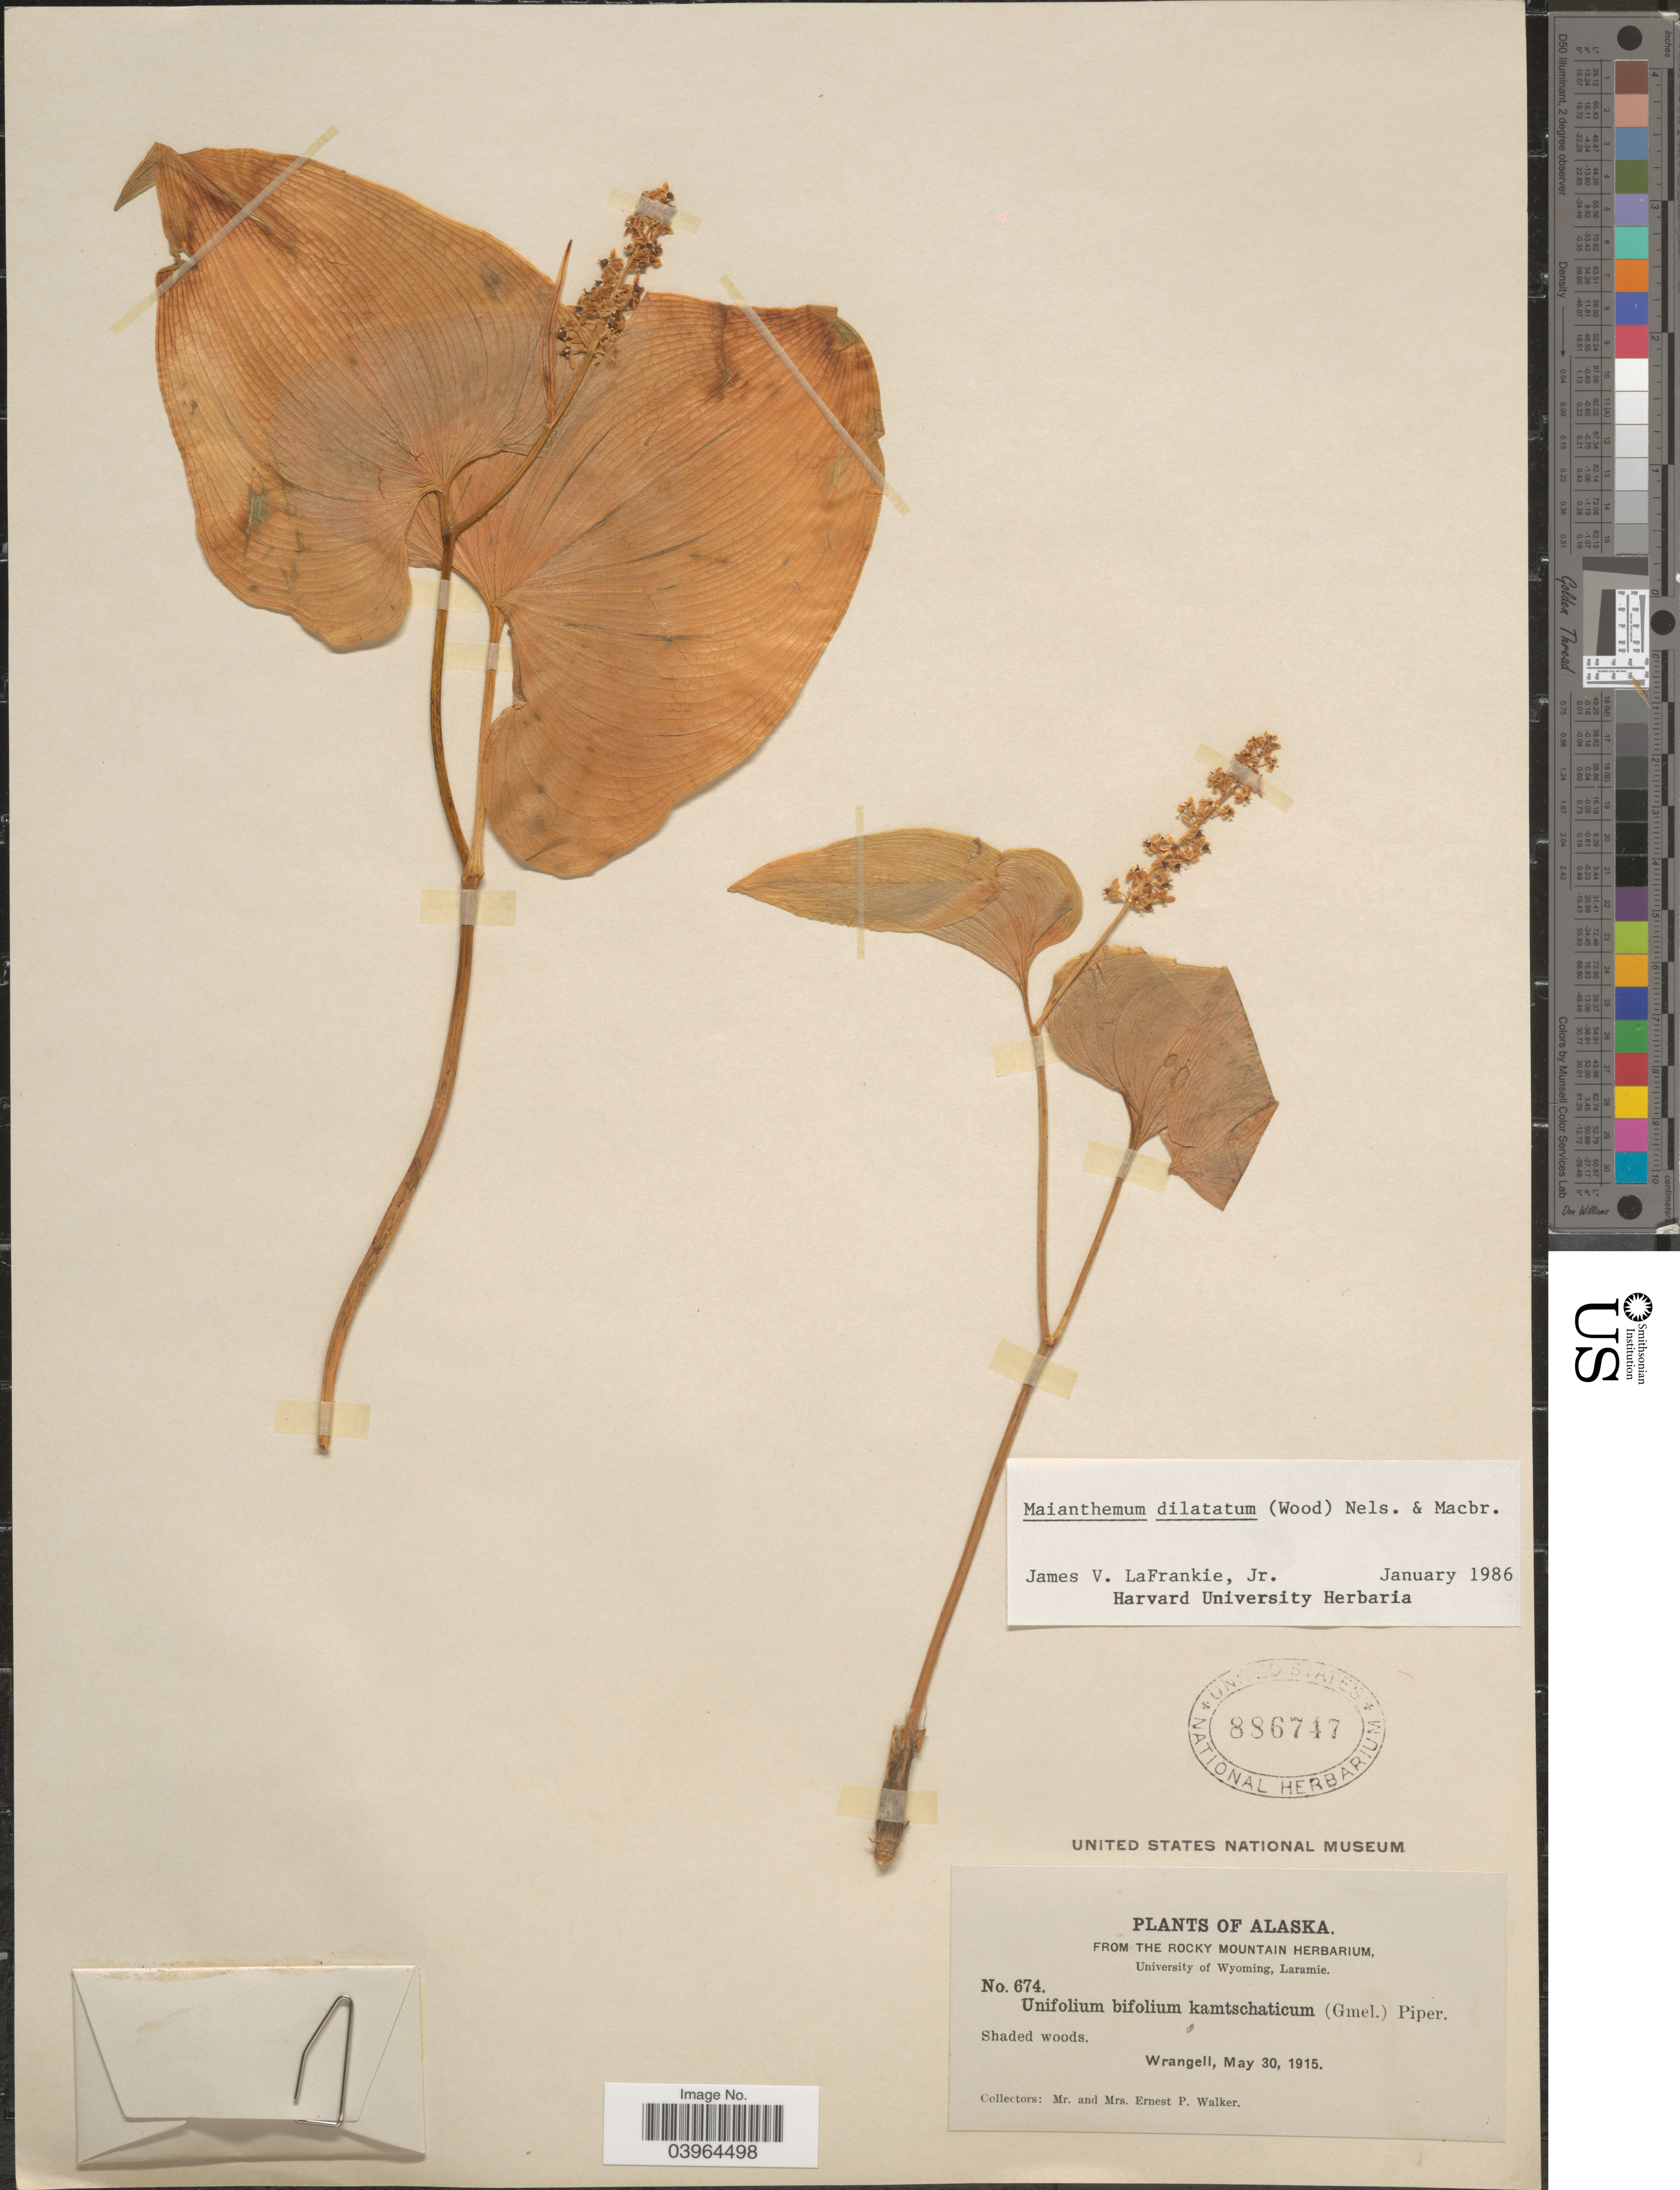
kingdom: Plantae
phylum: Tracheophyta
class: Liliopsida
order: Asparagales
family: Asparagaceae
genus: Maianthemum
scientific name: Maianthemum dilatatum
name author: (Alph. Wood) A. Nelson & J.F. Macbr.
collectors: E. P. Walker & E. Walker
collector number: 674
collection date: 1915-05-30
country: United States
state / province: Alaska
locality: Wrangell.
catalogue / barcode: US 886747